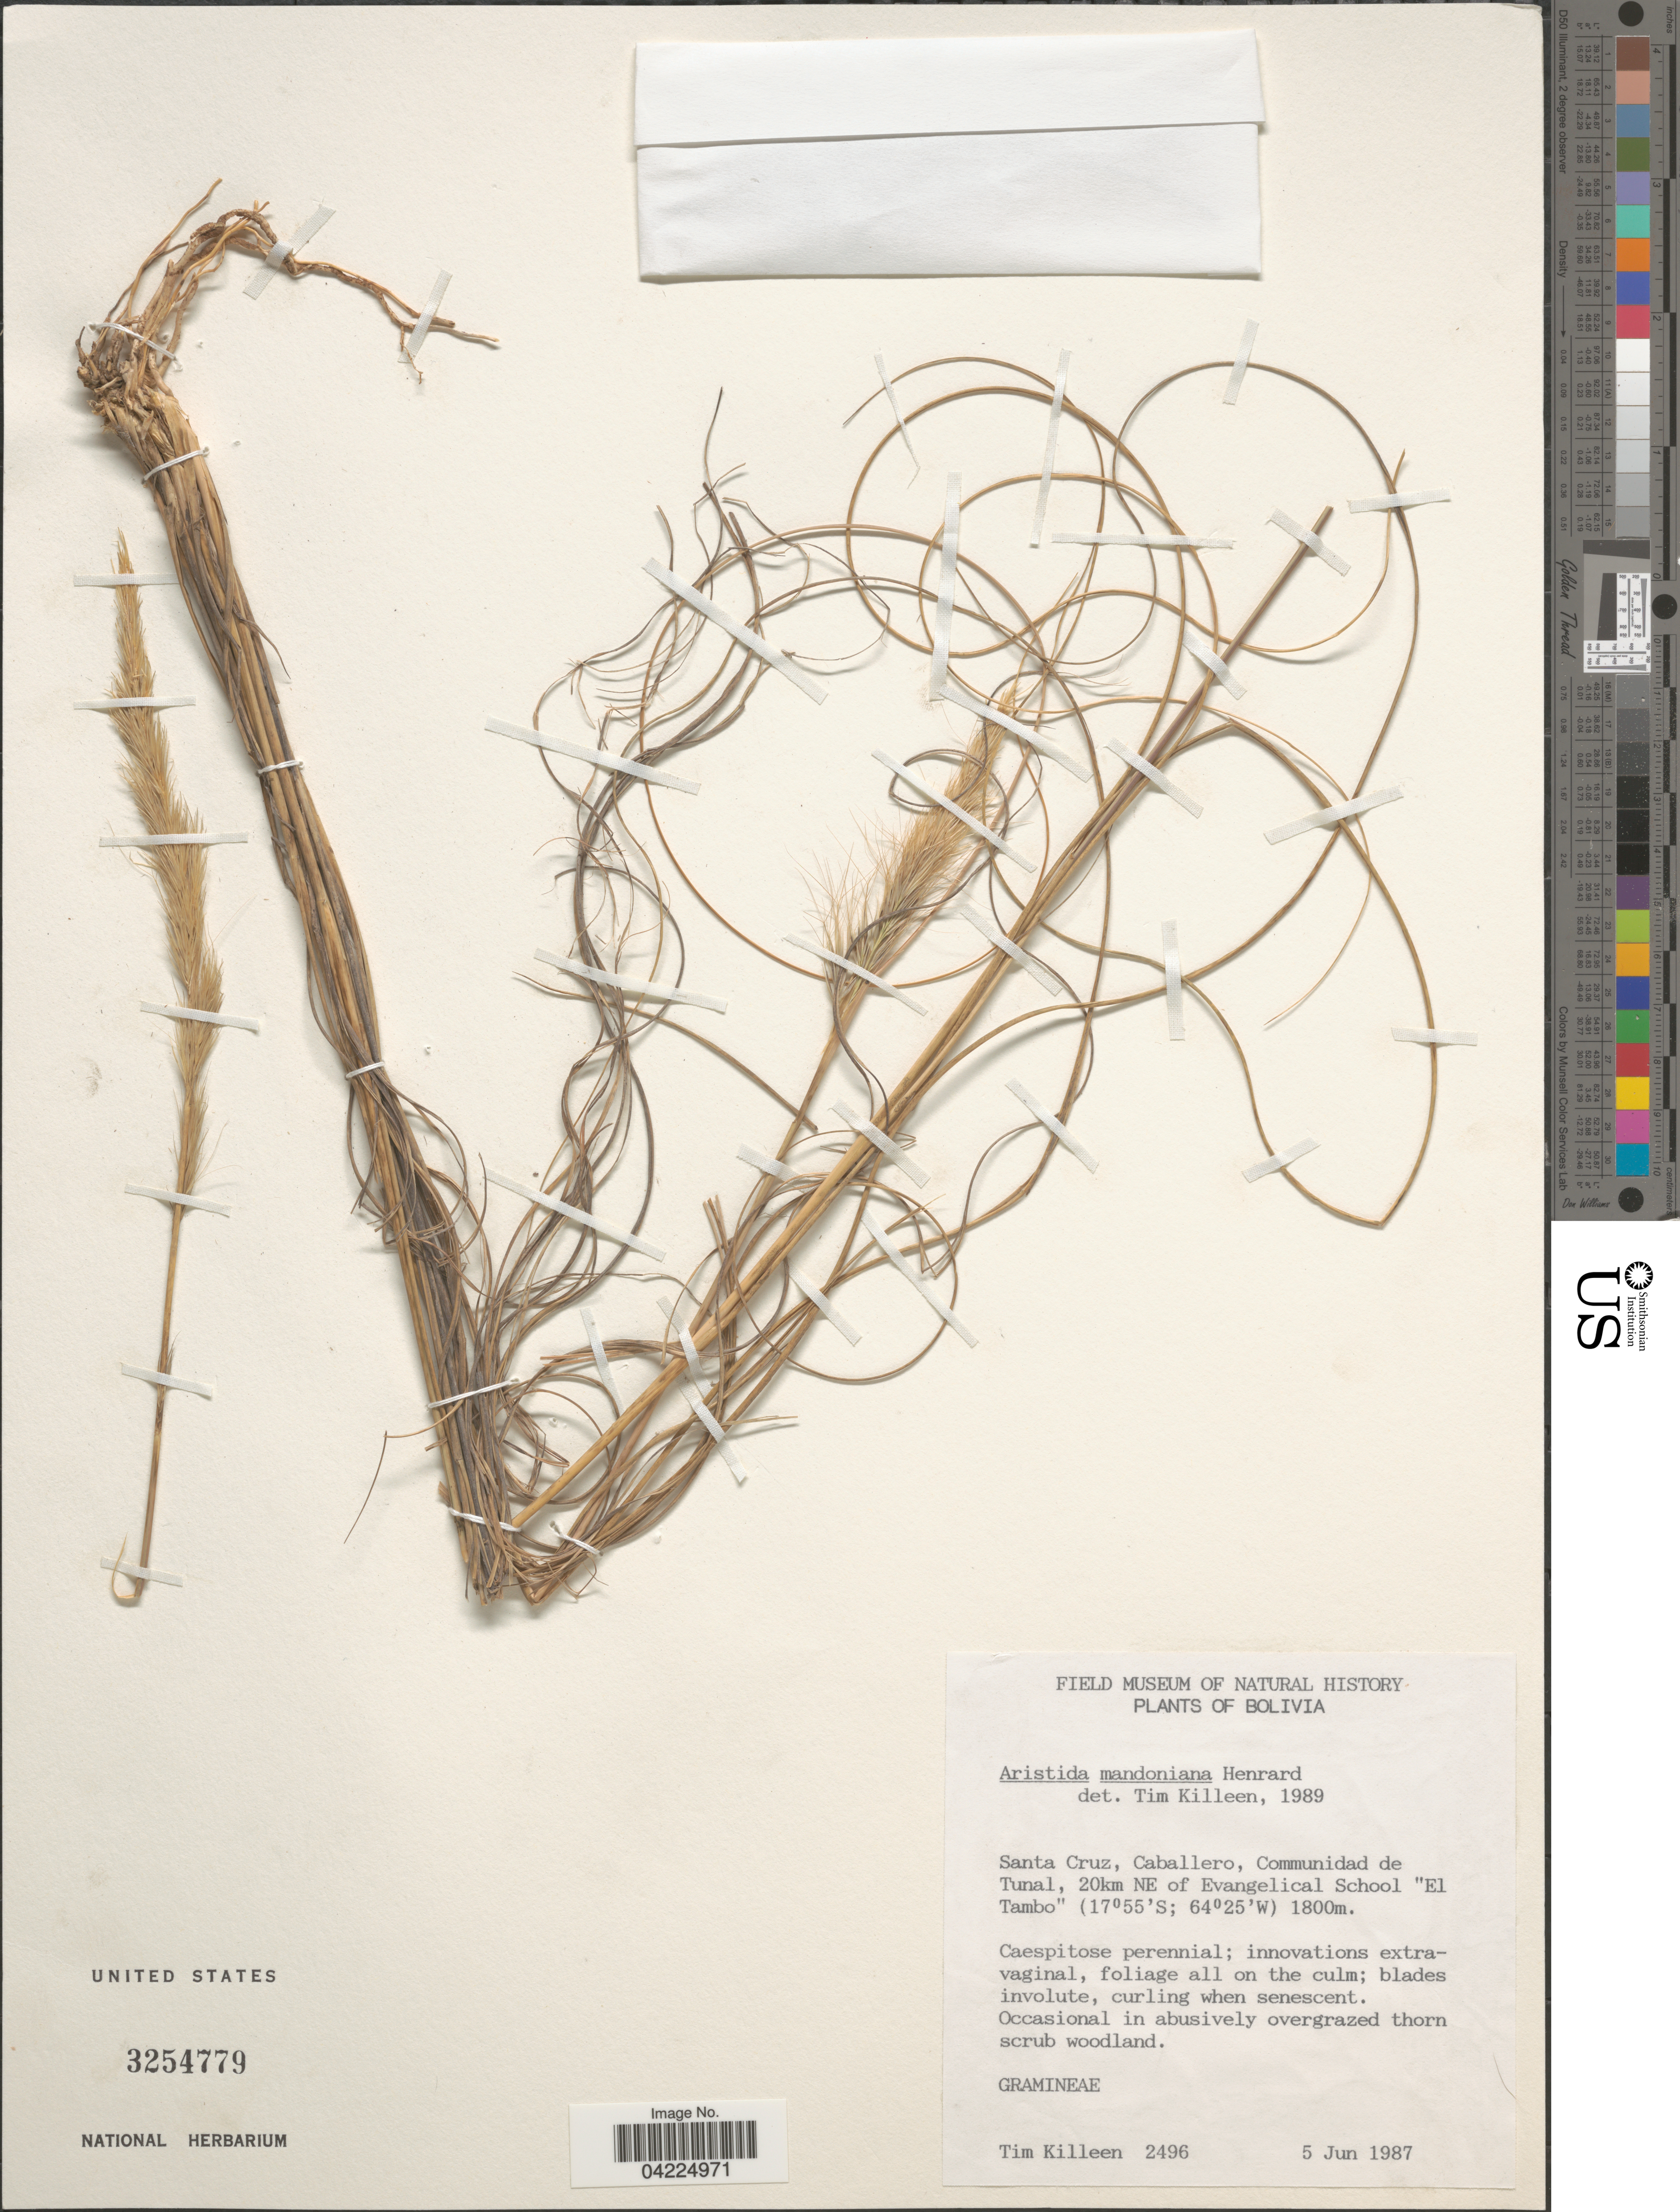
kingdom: Plantae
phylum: Tracheophyta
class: Liliopsida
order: Poales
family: Poaceae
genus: Aristida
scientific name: Aristida mandoniana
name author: Henr.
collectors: T. J. Killeen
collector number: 2496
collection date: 1987-06-05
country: Bolivia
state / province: Santa Cruz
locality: Caballero, Communidad de Tunal, 20km NE of Evangelical School "El Tambo".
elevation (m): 1800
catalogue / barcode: US 3254779